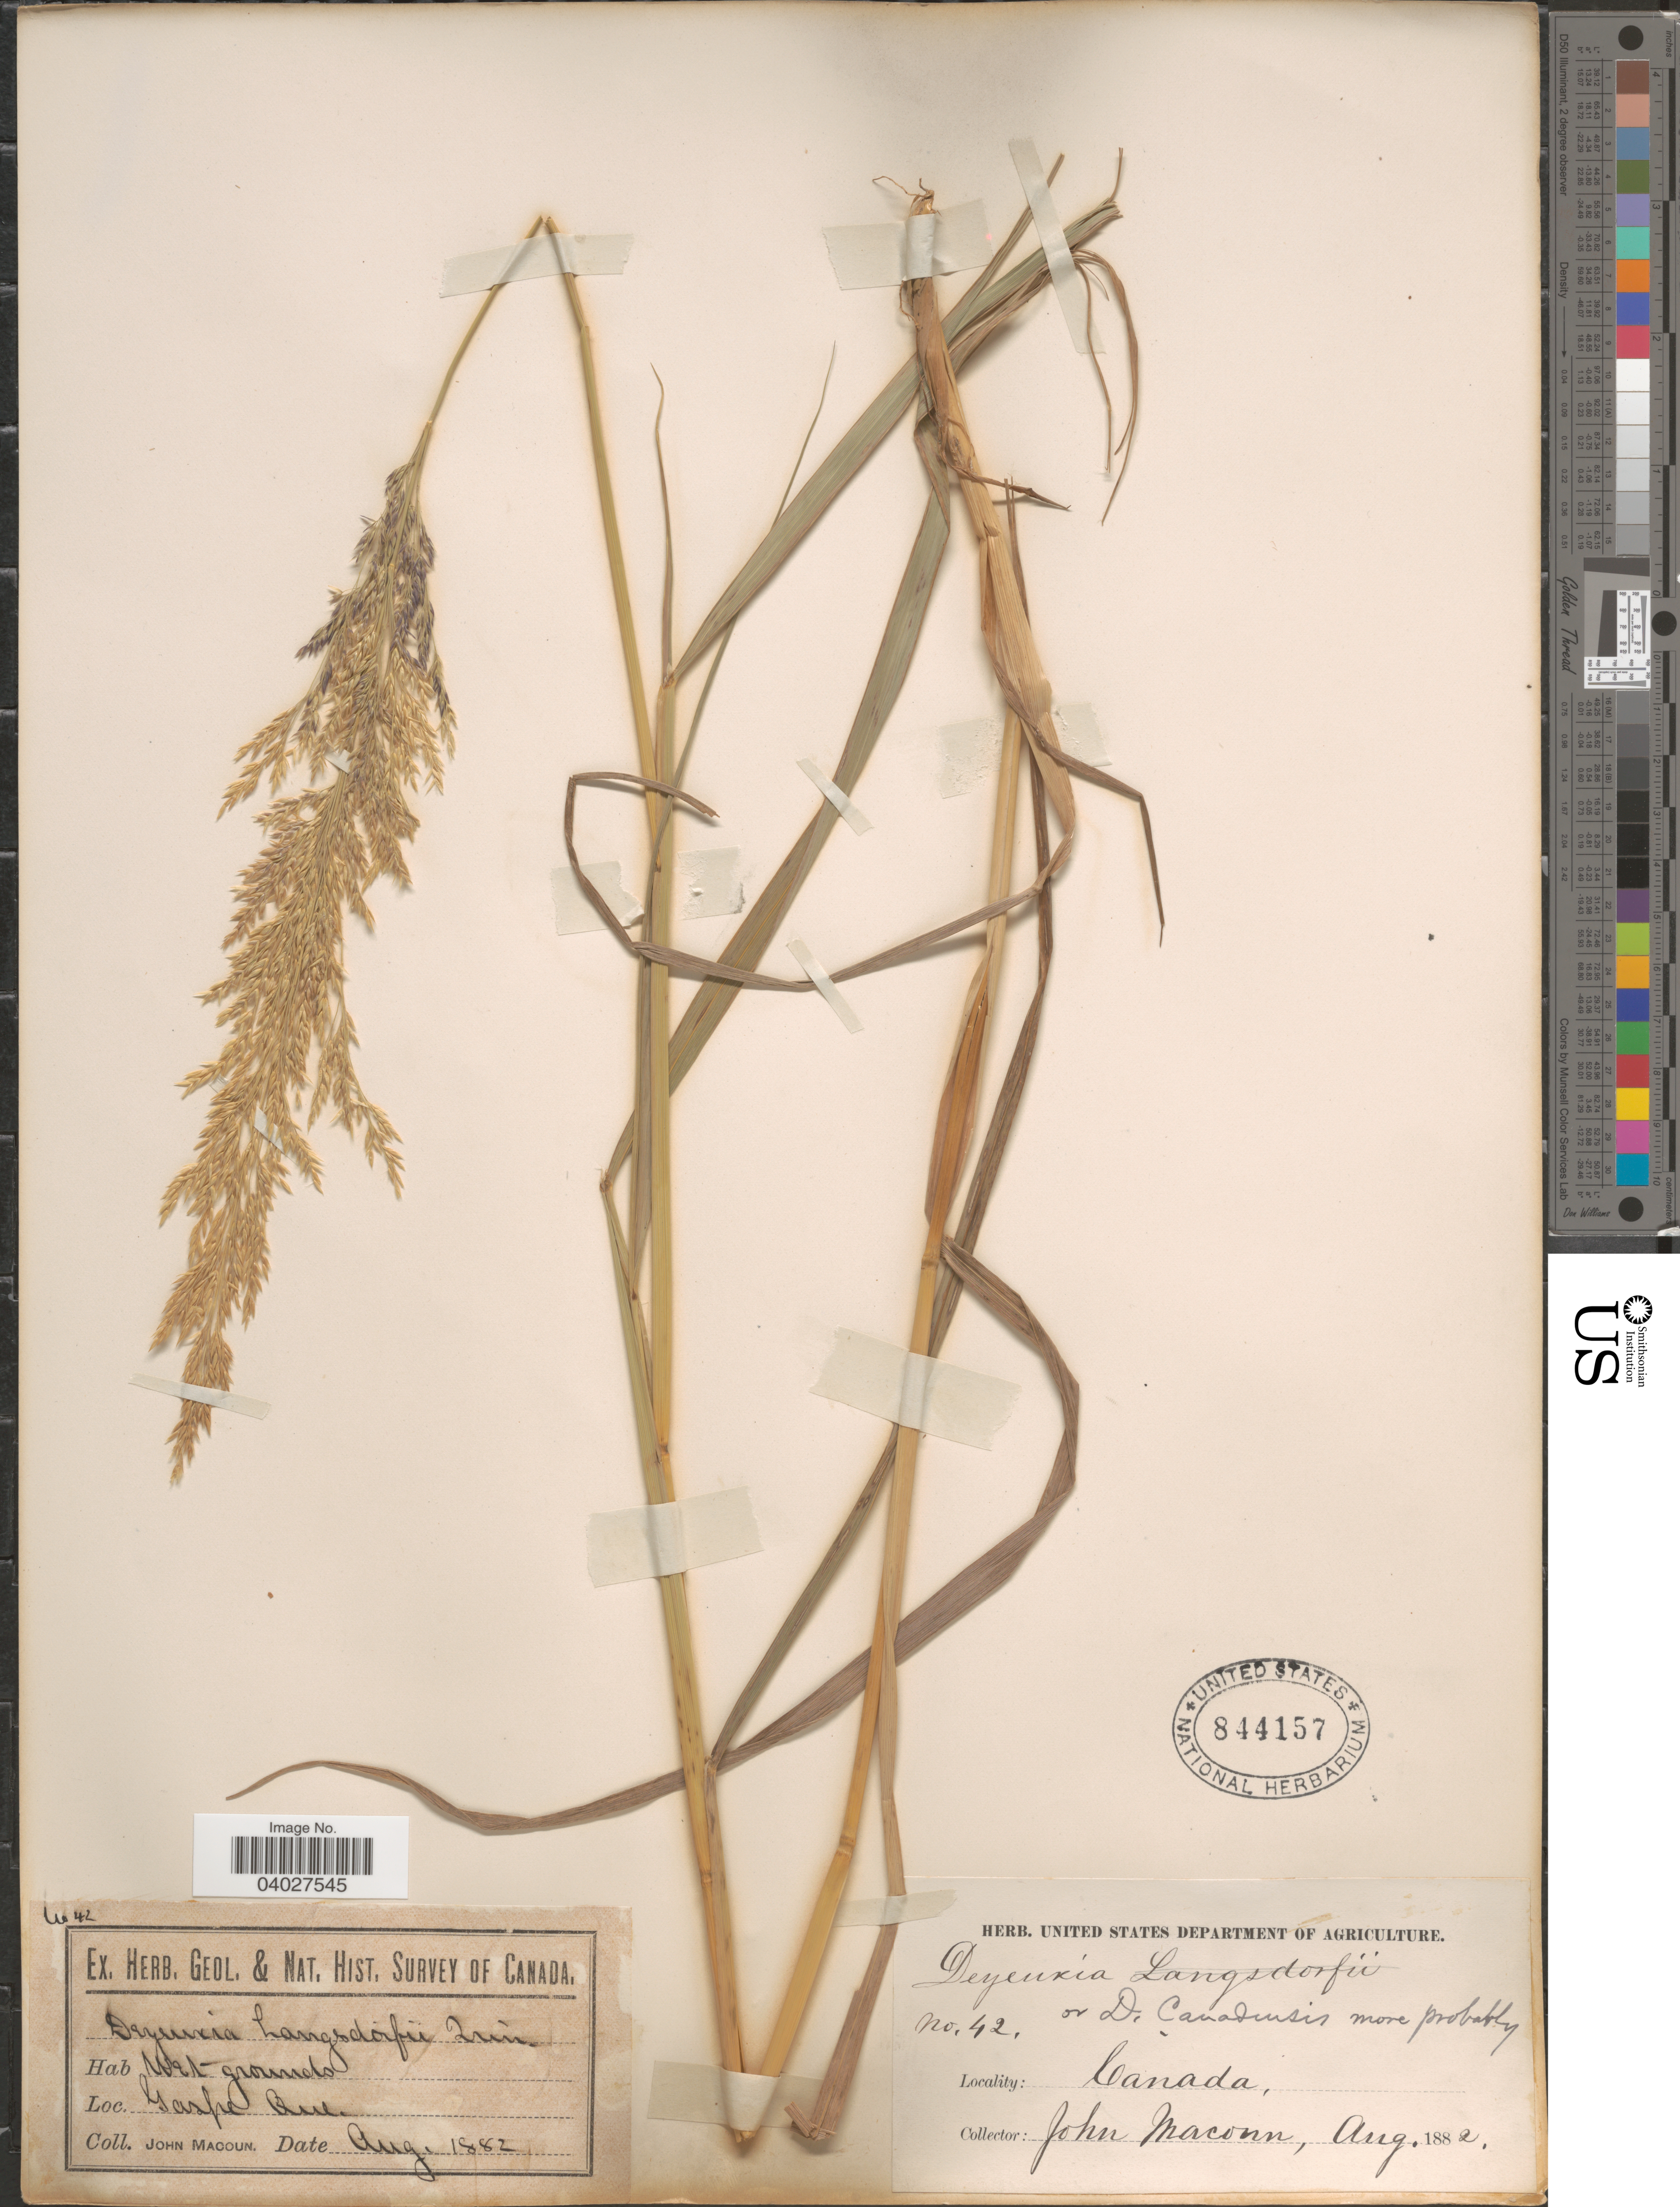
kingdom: Plantae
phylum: Tracheophyta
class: Liliopsida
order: Poales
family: Poaceae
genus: Calamagrostis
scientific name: Calamagrostis canadensis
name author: (Michx.) P. Beauv.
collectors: J. Macoun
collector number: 42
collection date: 1882-08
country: Canada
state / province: Quebec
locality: Gaspe.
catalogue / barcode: US 844157